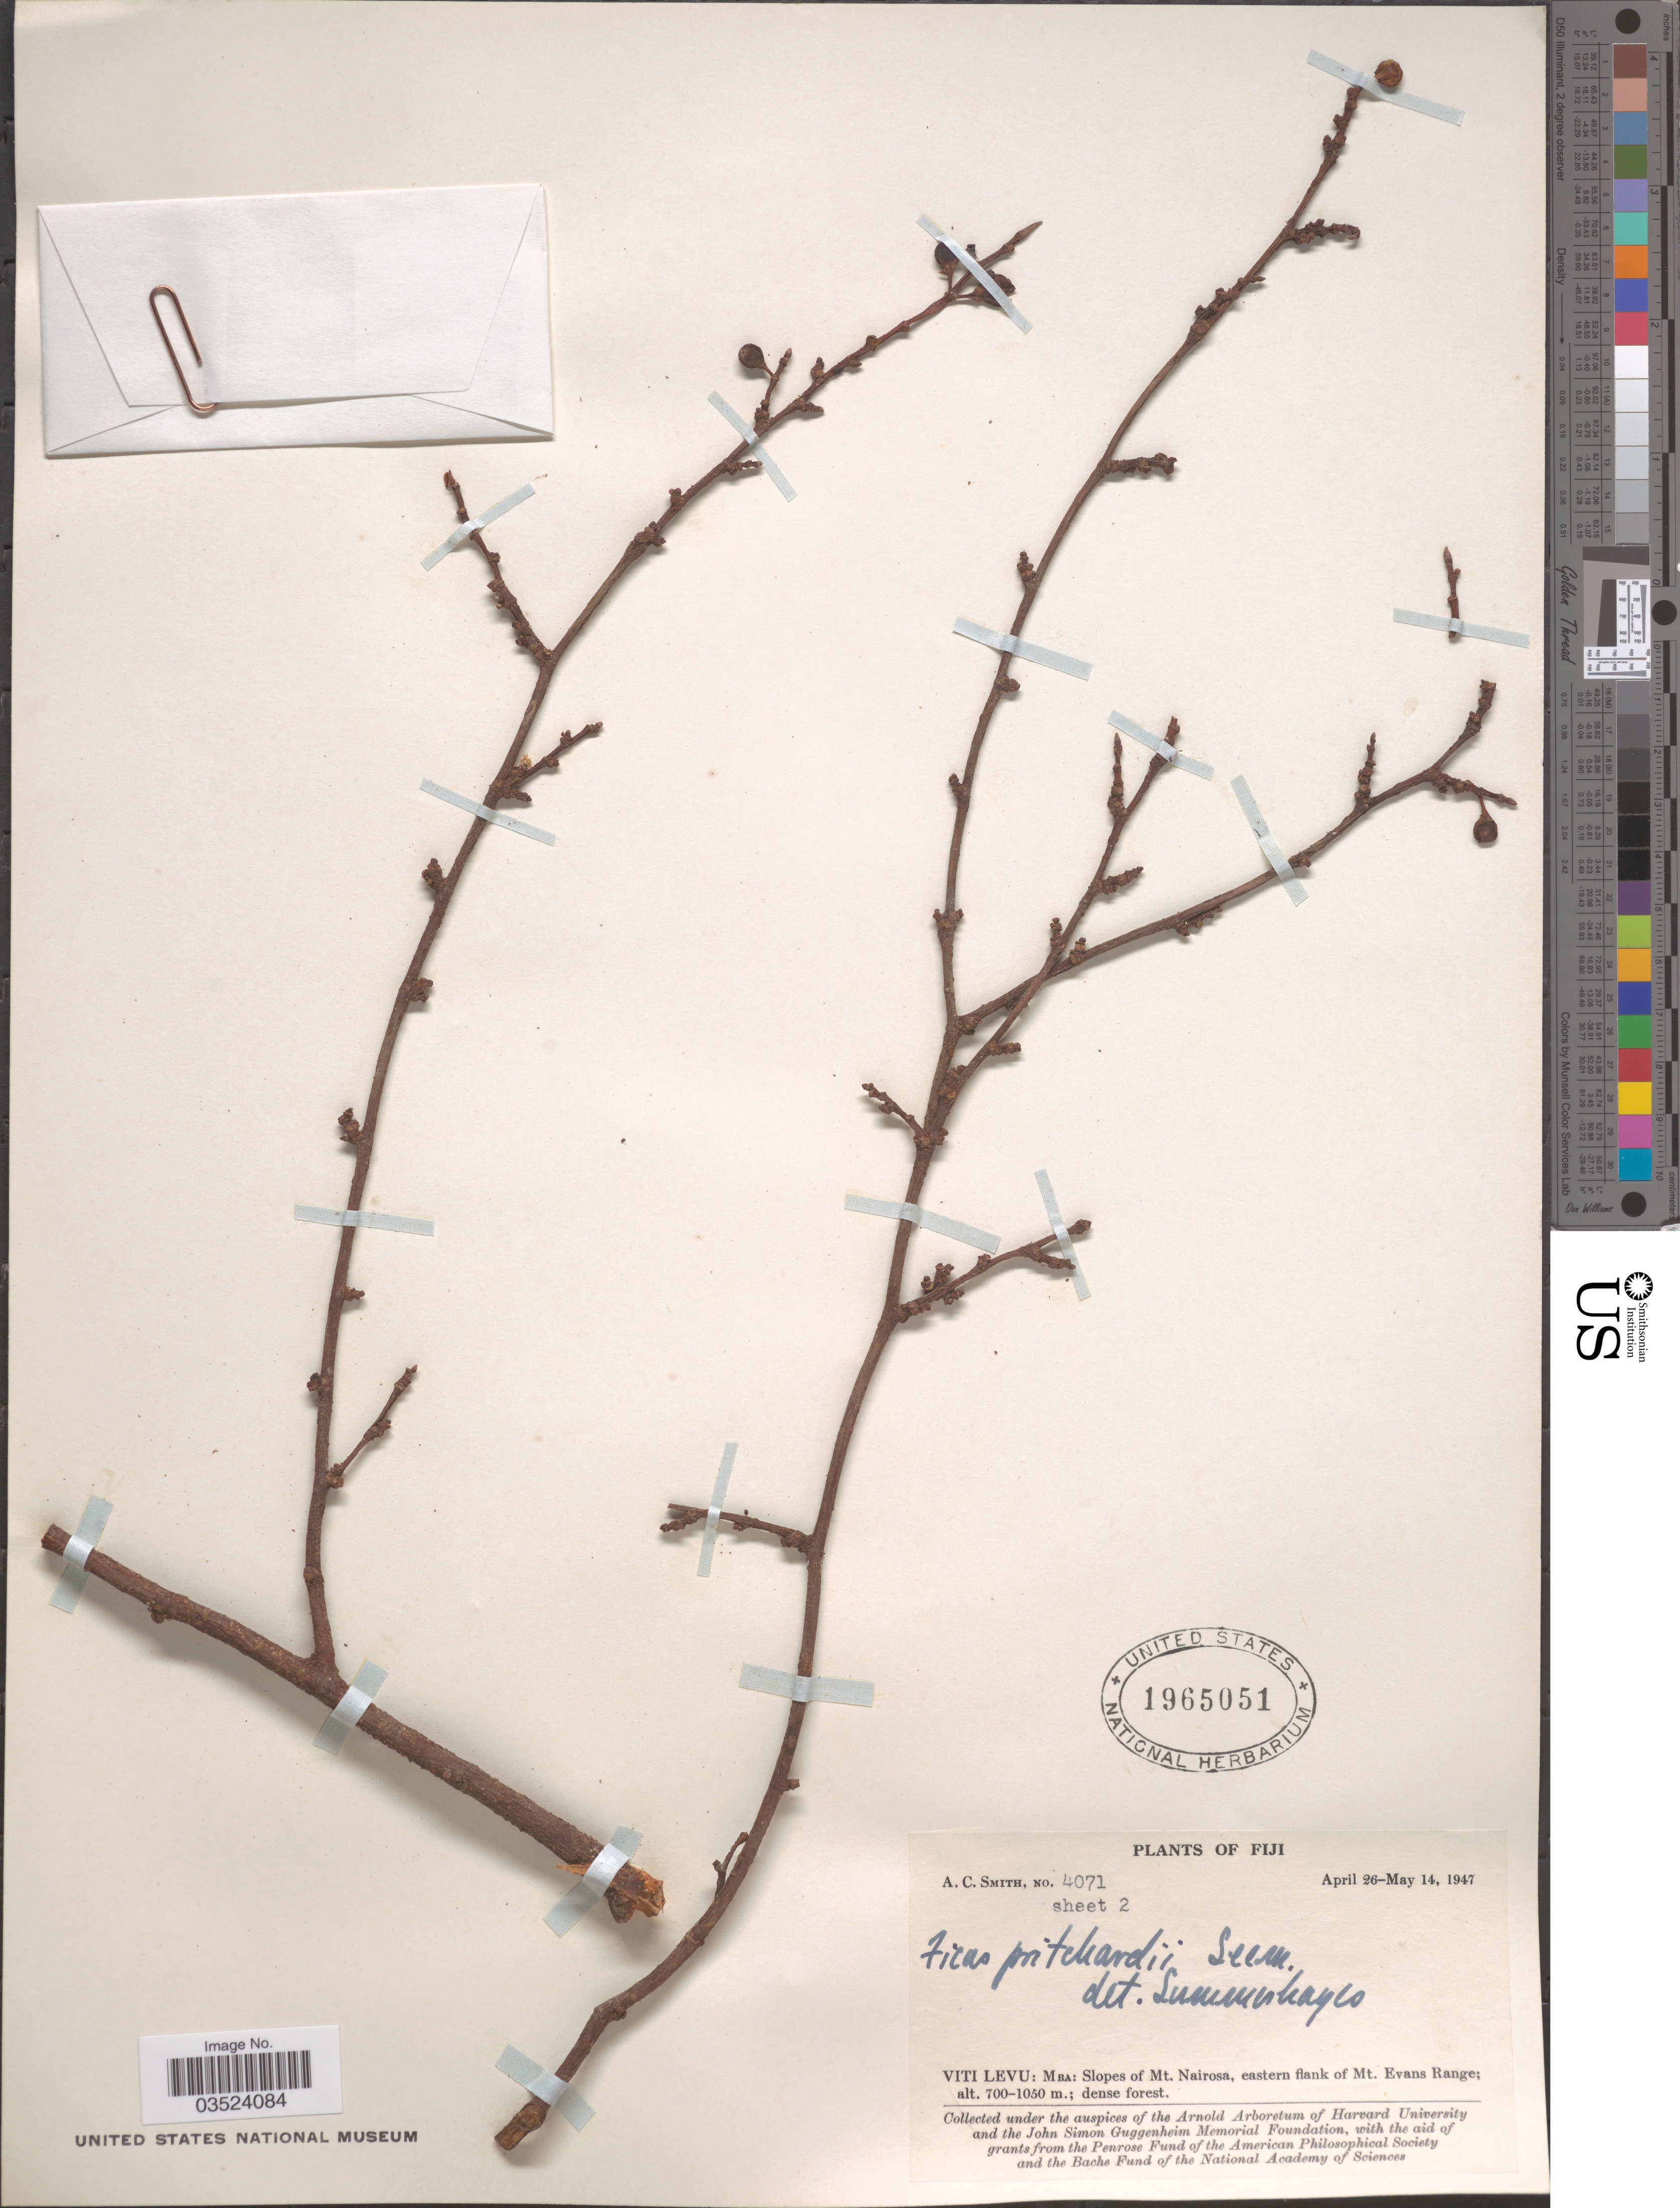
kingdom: Plantae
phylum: Tracheophyta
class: Magnoliopsida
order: Rosales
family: Moraceae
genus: Ficus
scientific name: Ficus pritchardii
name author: Seem.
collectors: A. C. Smith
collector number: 4071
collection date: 1947-04-26/1947-05-14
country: Fiji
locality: Viti Levu: Mba: Slopes of Mt. Nairosa, eastern flank of Mt. Evans Range.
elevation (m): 700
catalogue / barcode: US 1965051